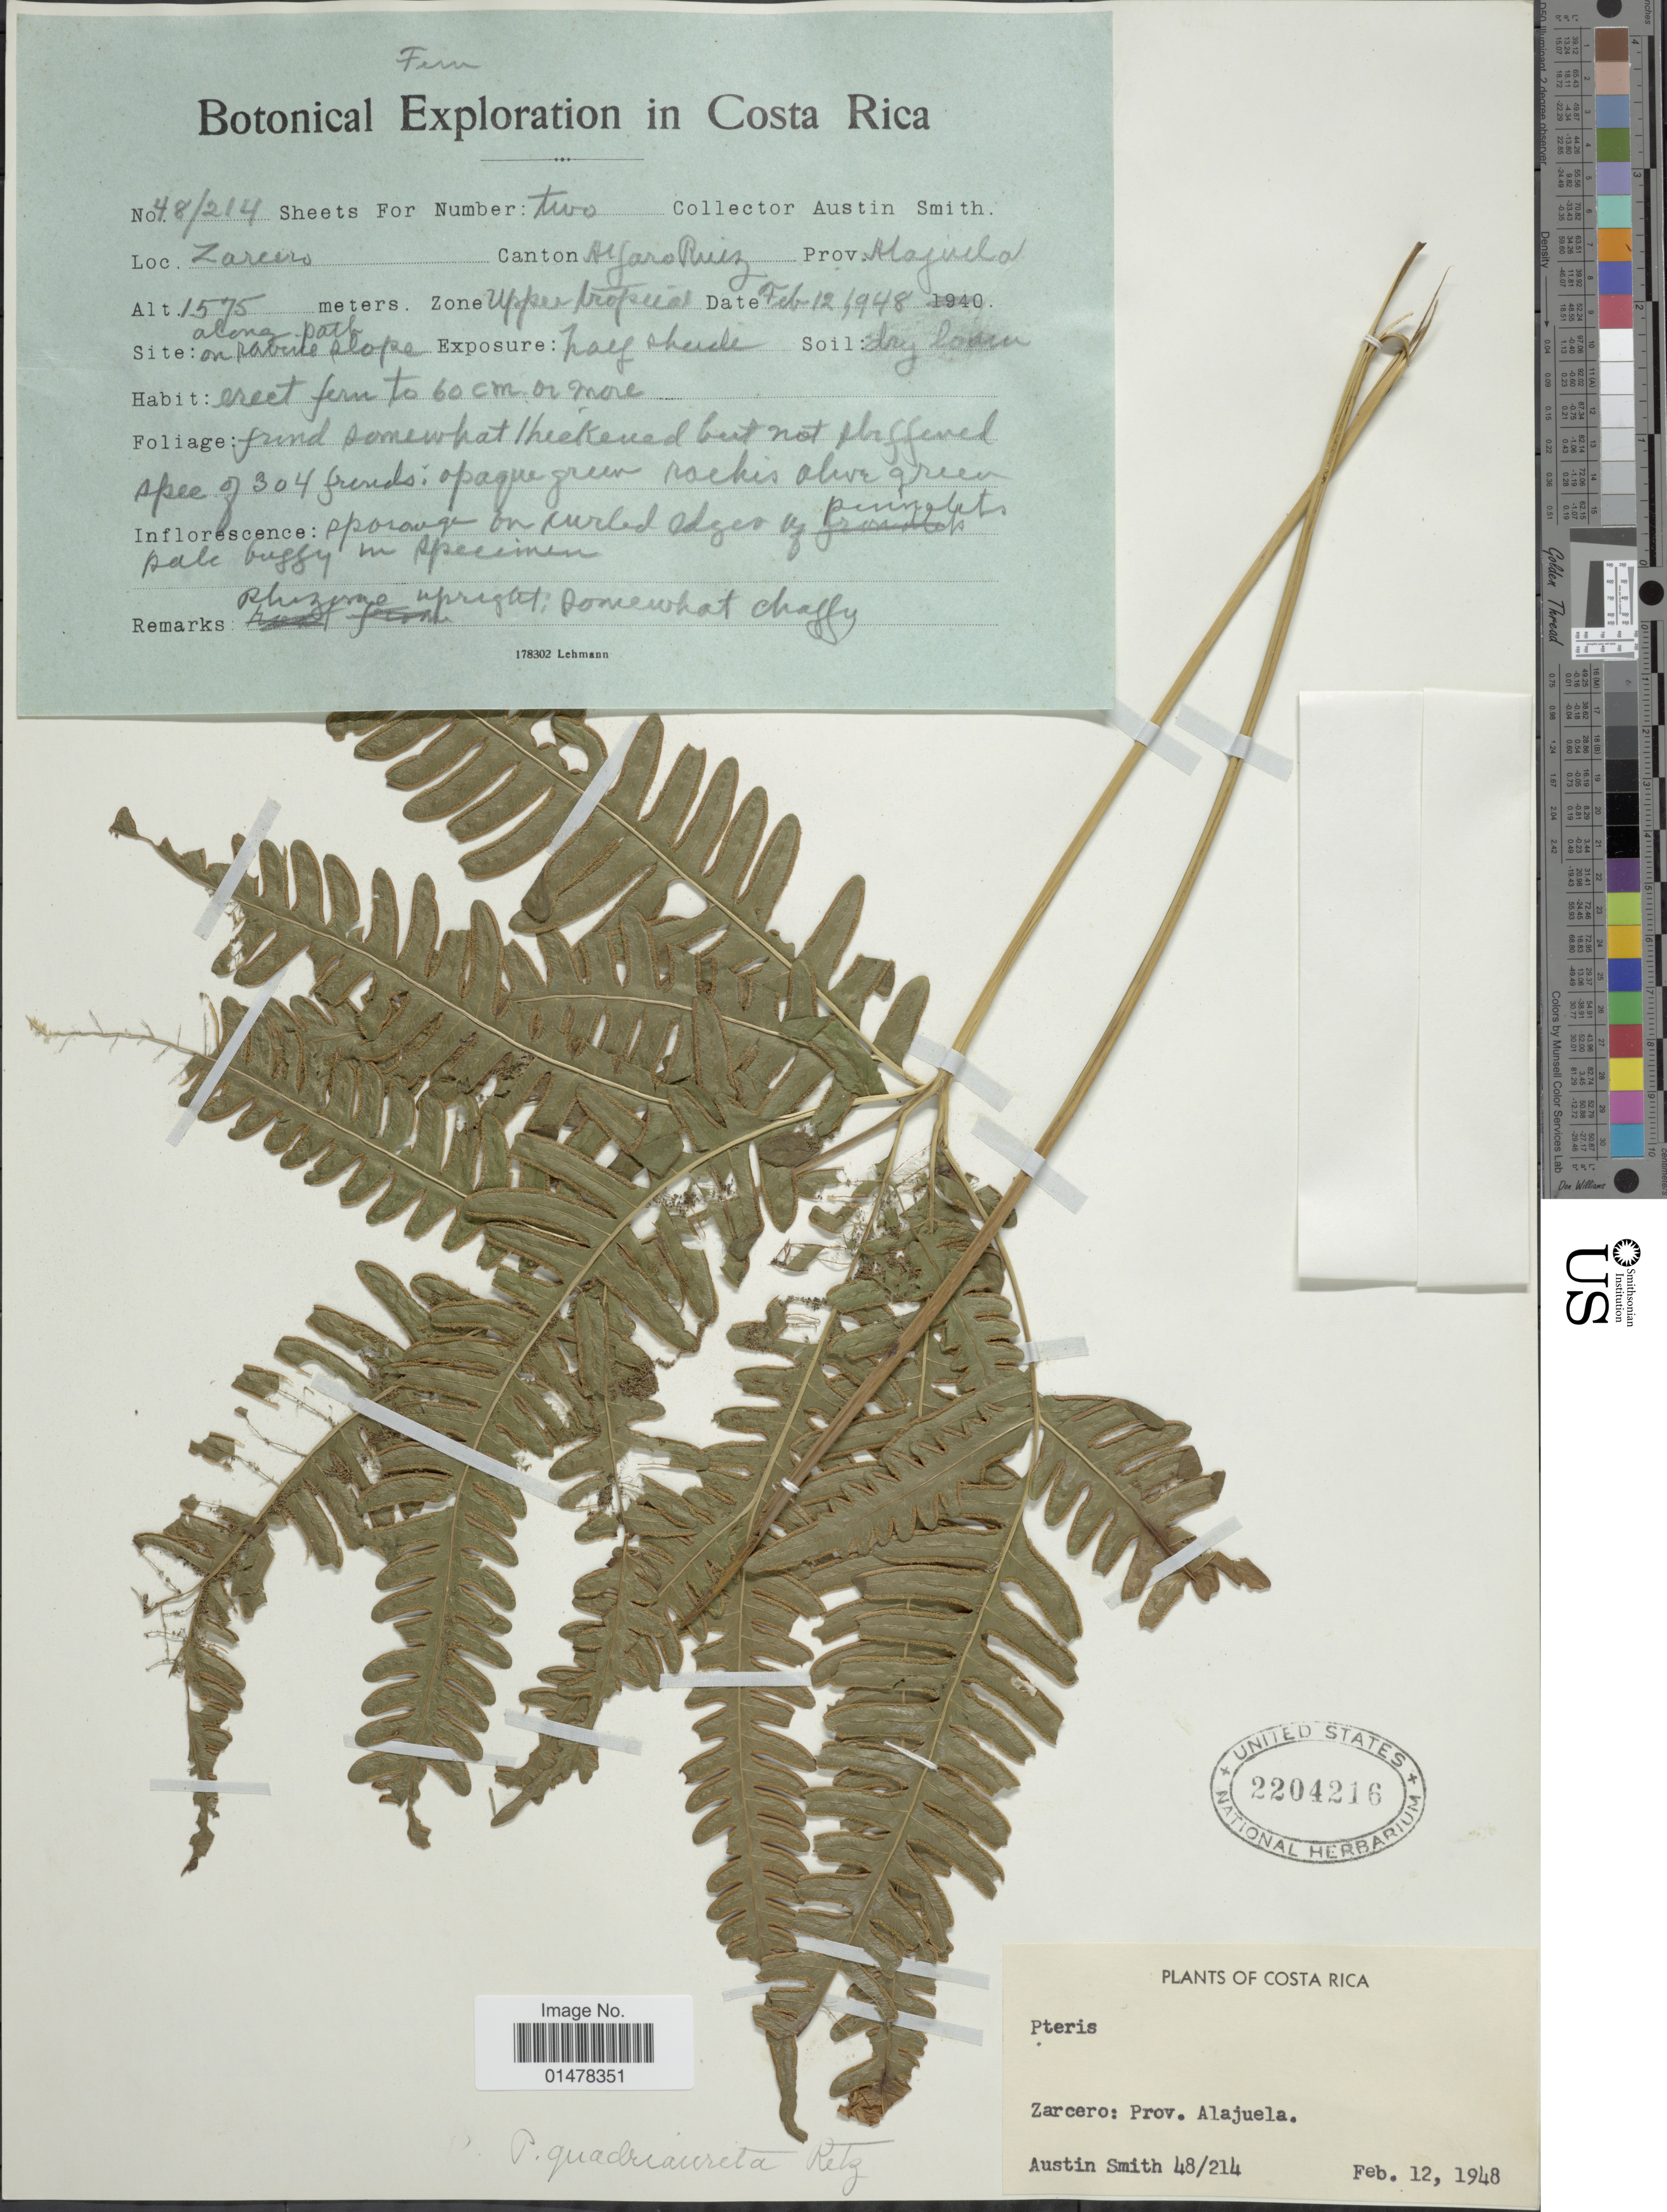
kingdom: Plantae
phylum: Tracheophyta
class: Polypodiopsida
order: Polypodiales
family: Pteridaceae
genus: Pteris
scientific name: Pteris quadriaurita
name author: Retz.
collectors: Aust P. Smith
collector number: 48/214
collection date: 1948-02-12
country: Costa Rica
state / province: Alajuela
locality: Plants of Costa Rica, Zarcero: Prov. Alajuela, Canton Alfaro Ruiz, upper tropical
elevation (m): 1575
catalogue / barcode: US 2204216